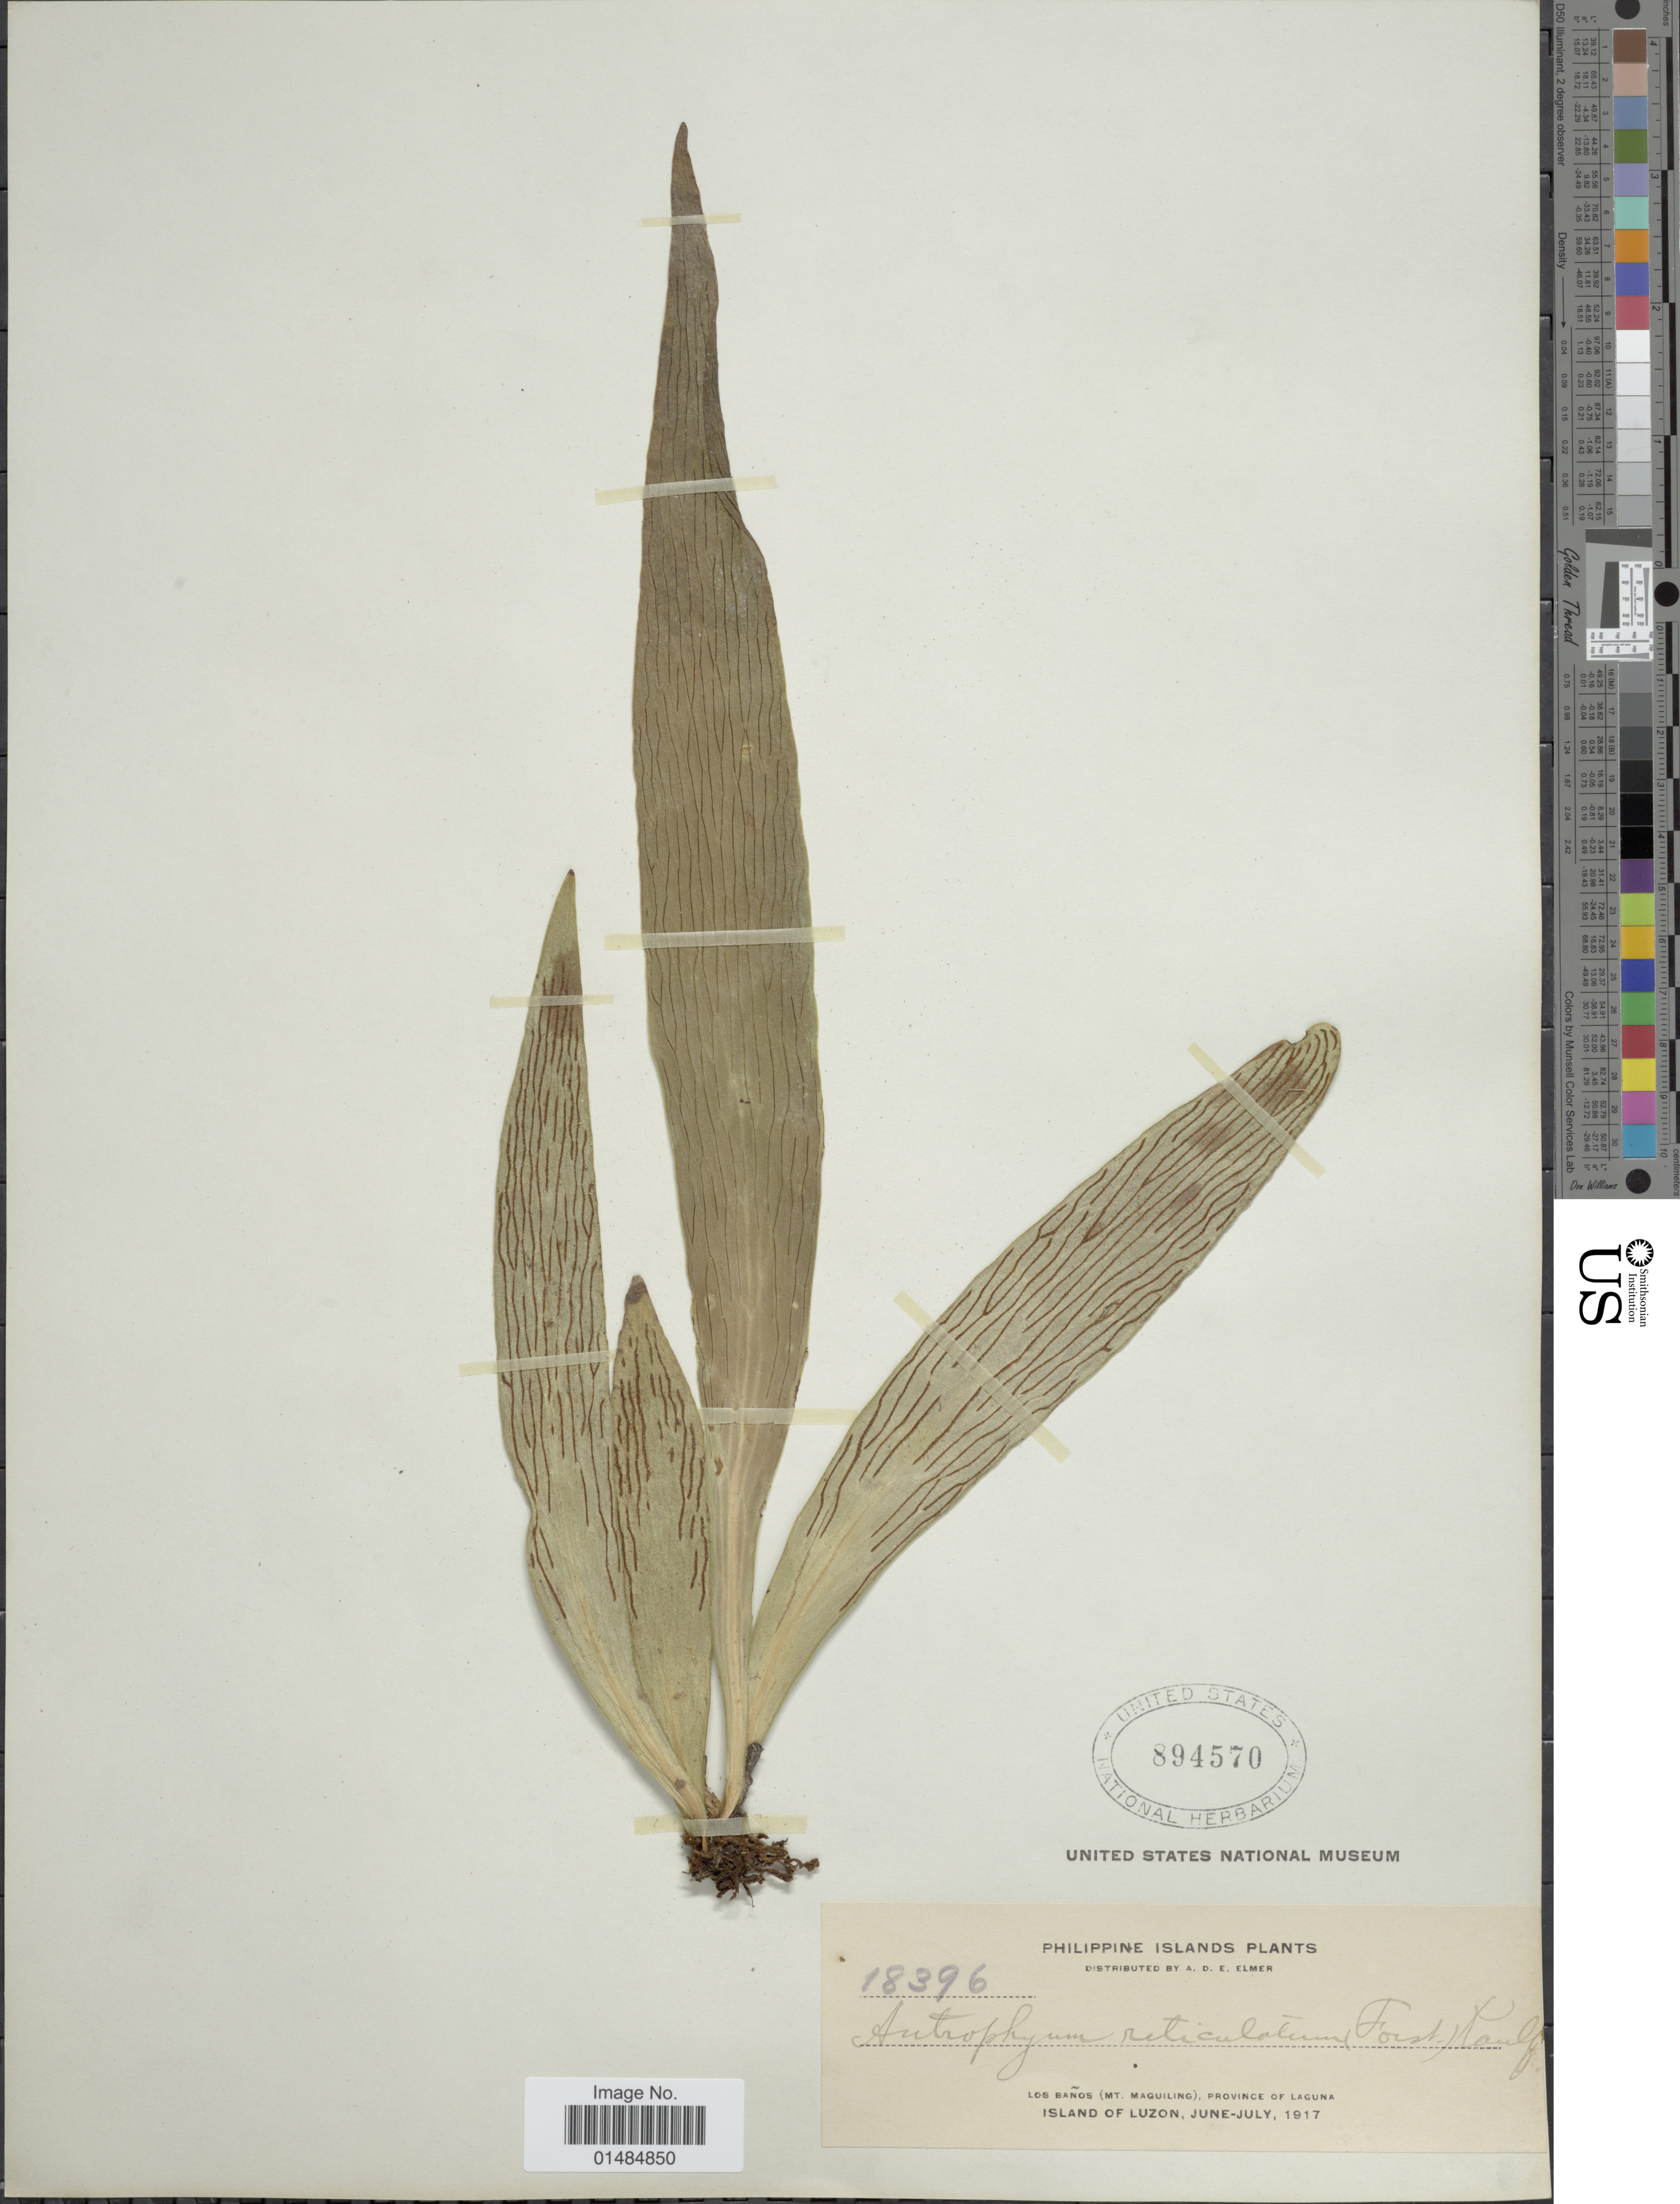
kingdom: Plantae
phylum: Tracheophyta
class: Polypodiopsida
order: Polypodiales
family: Pteridaceae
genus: Antrophyum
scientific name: Antrophyum reticulatum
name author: (G. Forst.) Kaulf.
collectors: A. D. E. Elmer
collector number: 18396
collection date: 1917-06/1917-07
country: Philippines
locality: Los Baños (Mt. Maquiling). Province of Laguna. Island of Luzon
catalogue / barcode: US 894570